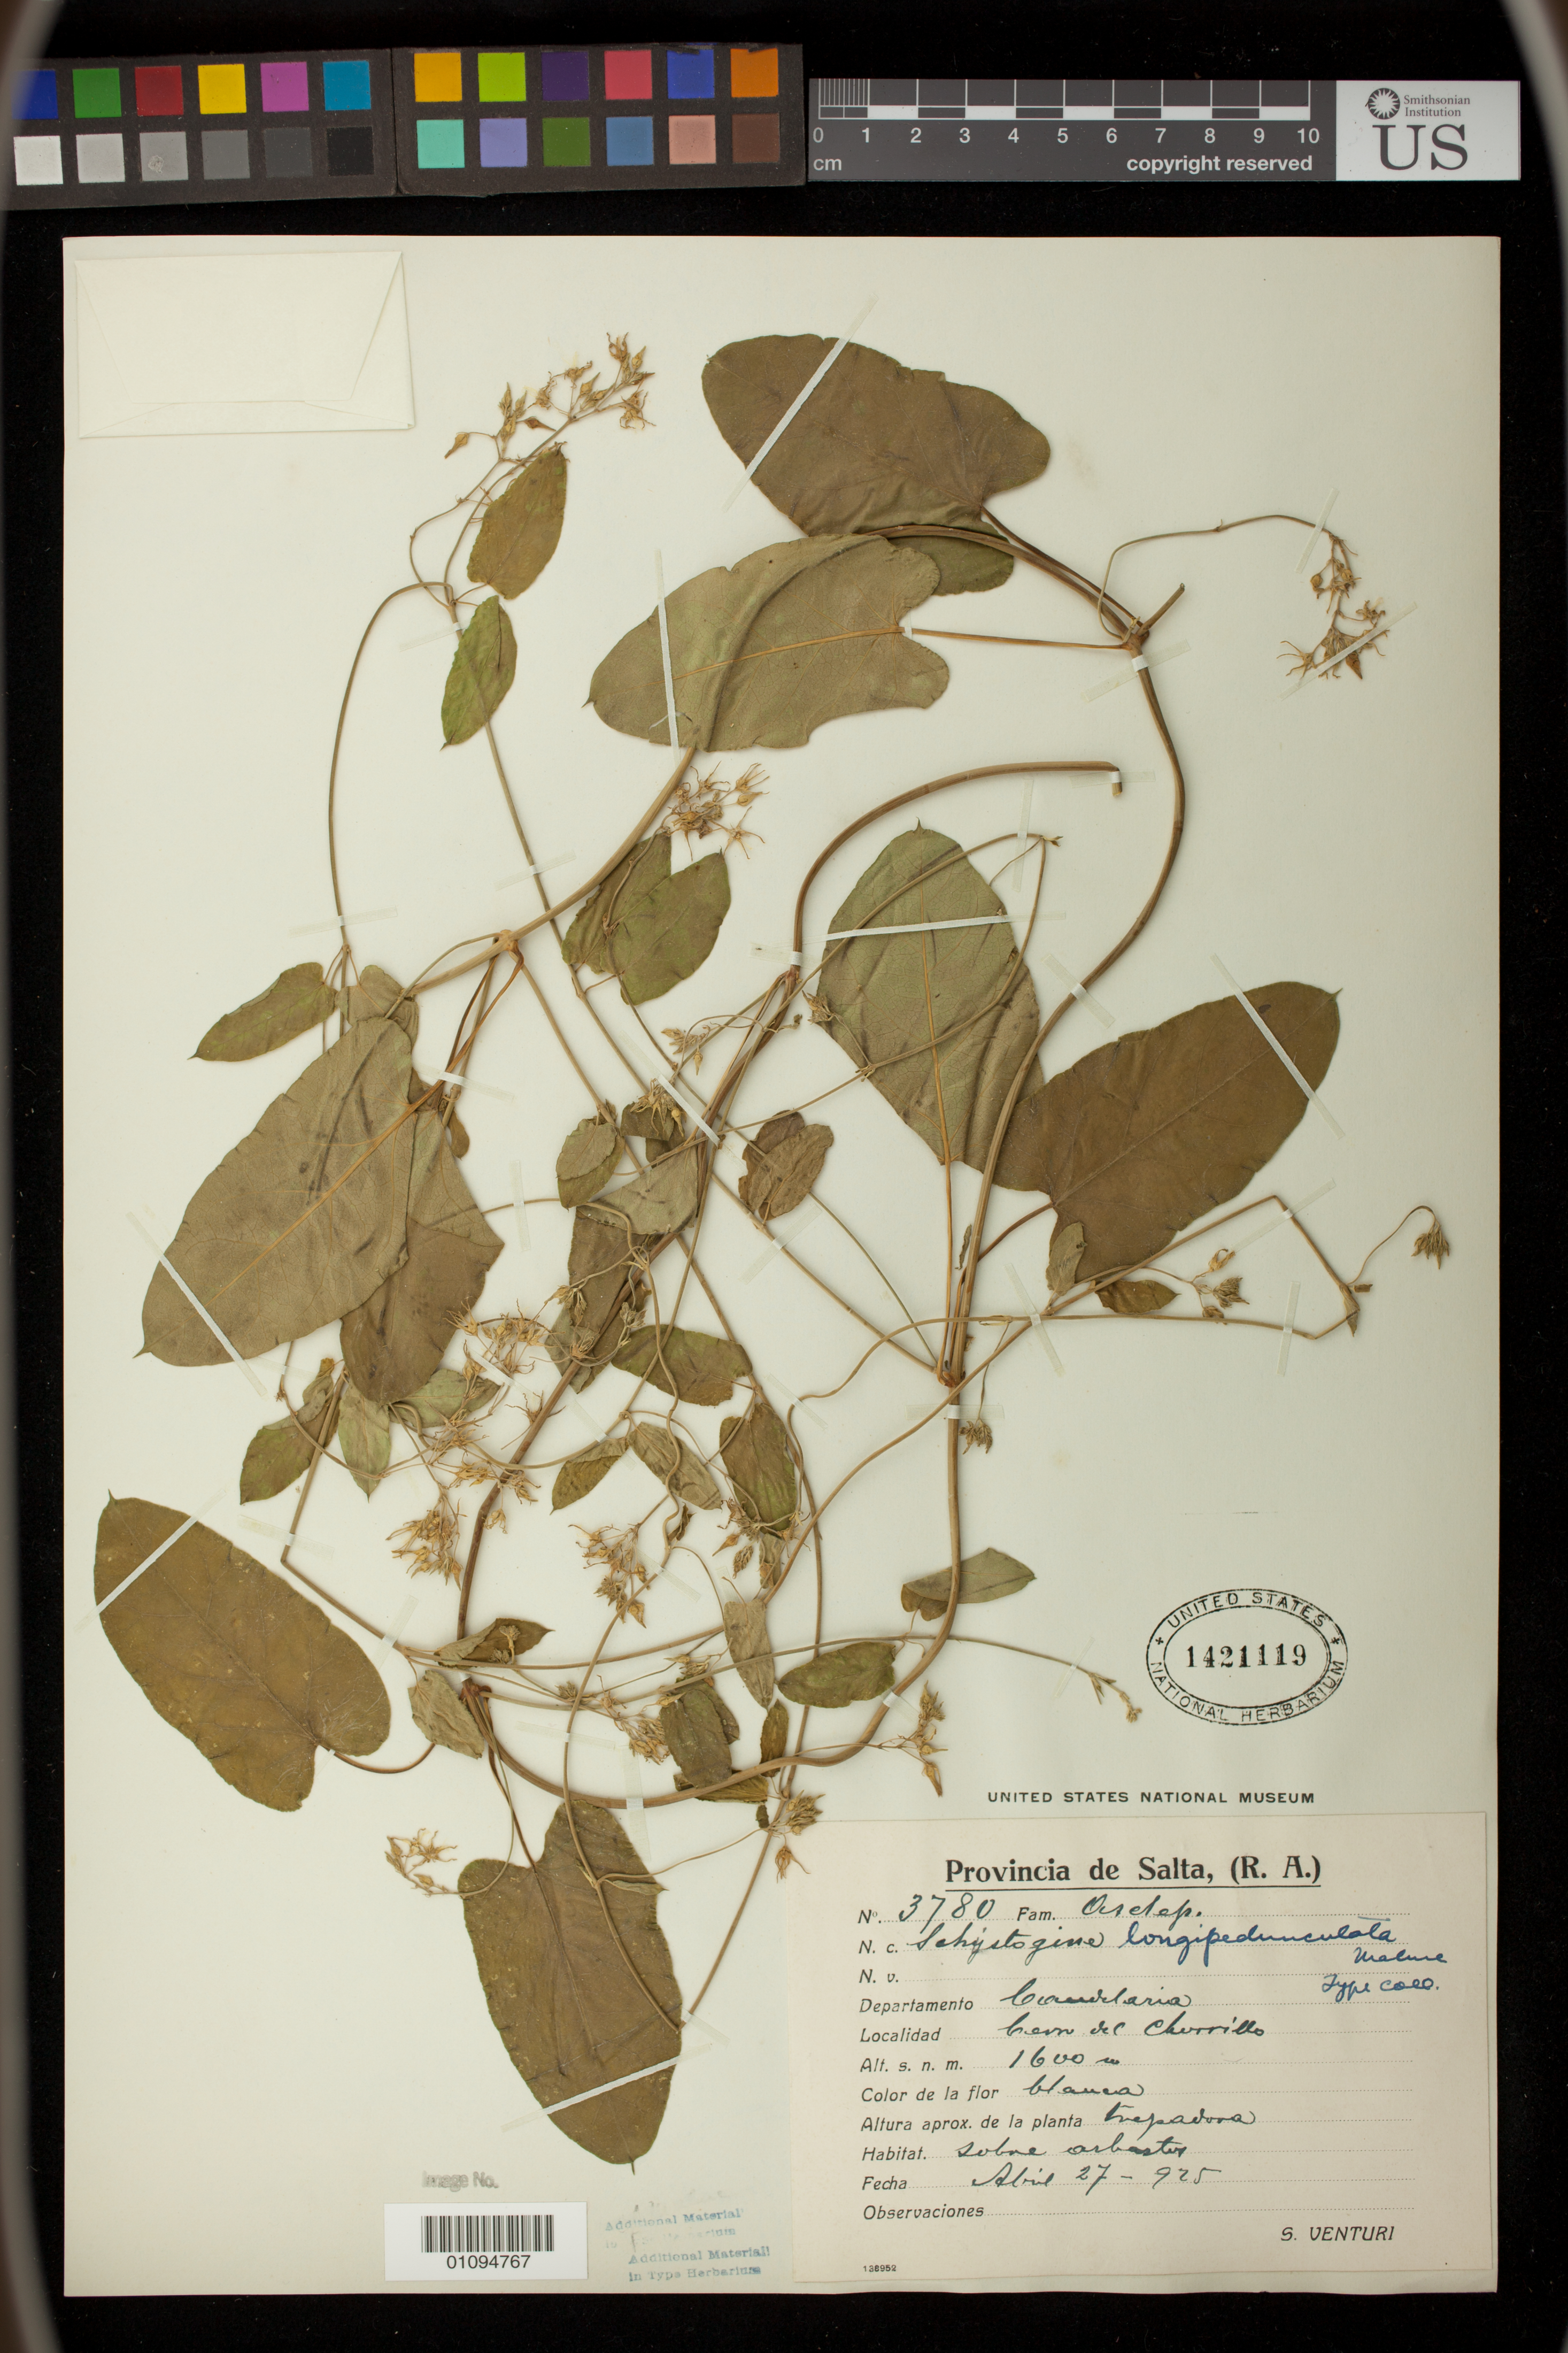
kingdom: Plantae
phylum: Tracheophyta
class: Magnoliopsida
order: Gentianales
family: Apocynaceae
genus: Schistogyne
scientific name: Schistogyne longipedunculata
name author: Malme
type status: Isosyntype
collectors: S. Venturi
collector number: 3780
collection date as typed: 27 Apr 1925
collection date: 1925-04-27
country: Argentina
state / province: Salta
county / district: Candelaria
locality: Cerro del Chorillo.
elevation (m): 1600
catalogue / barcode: US 1421119